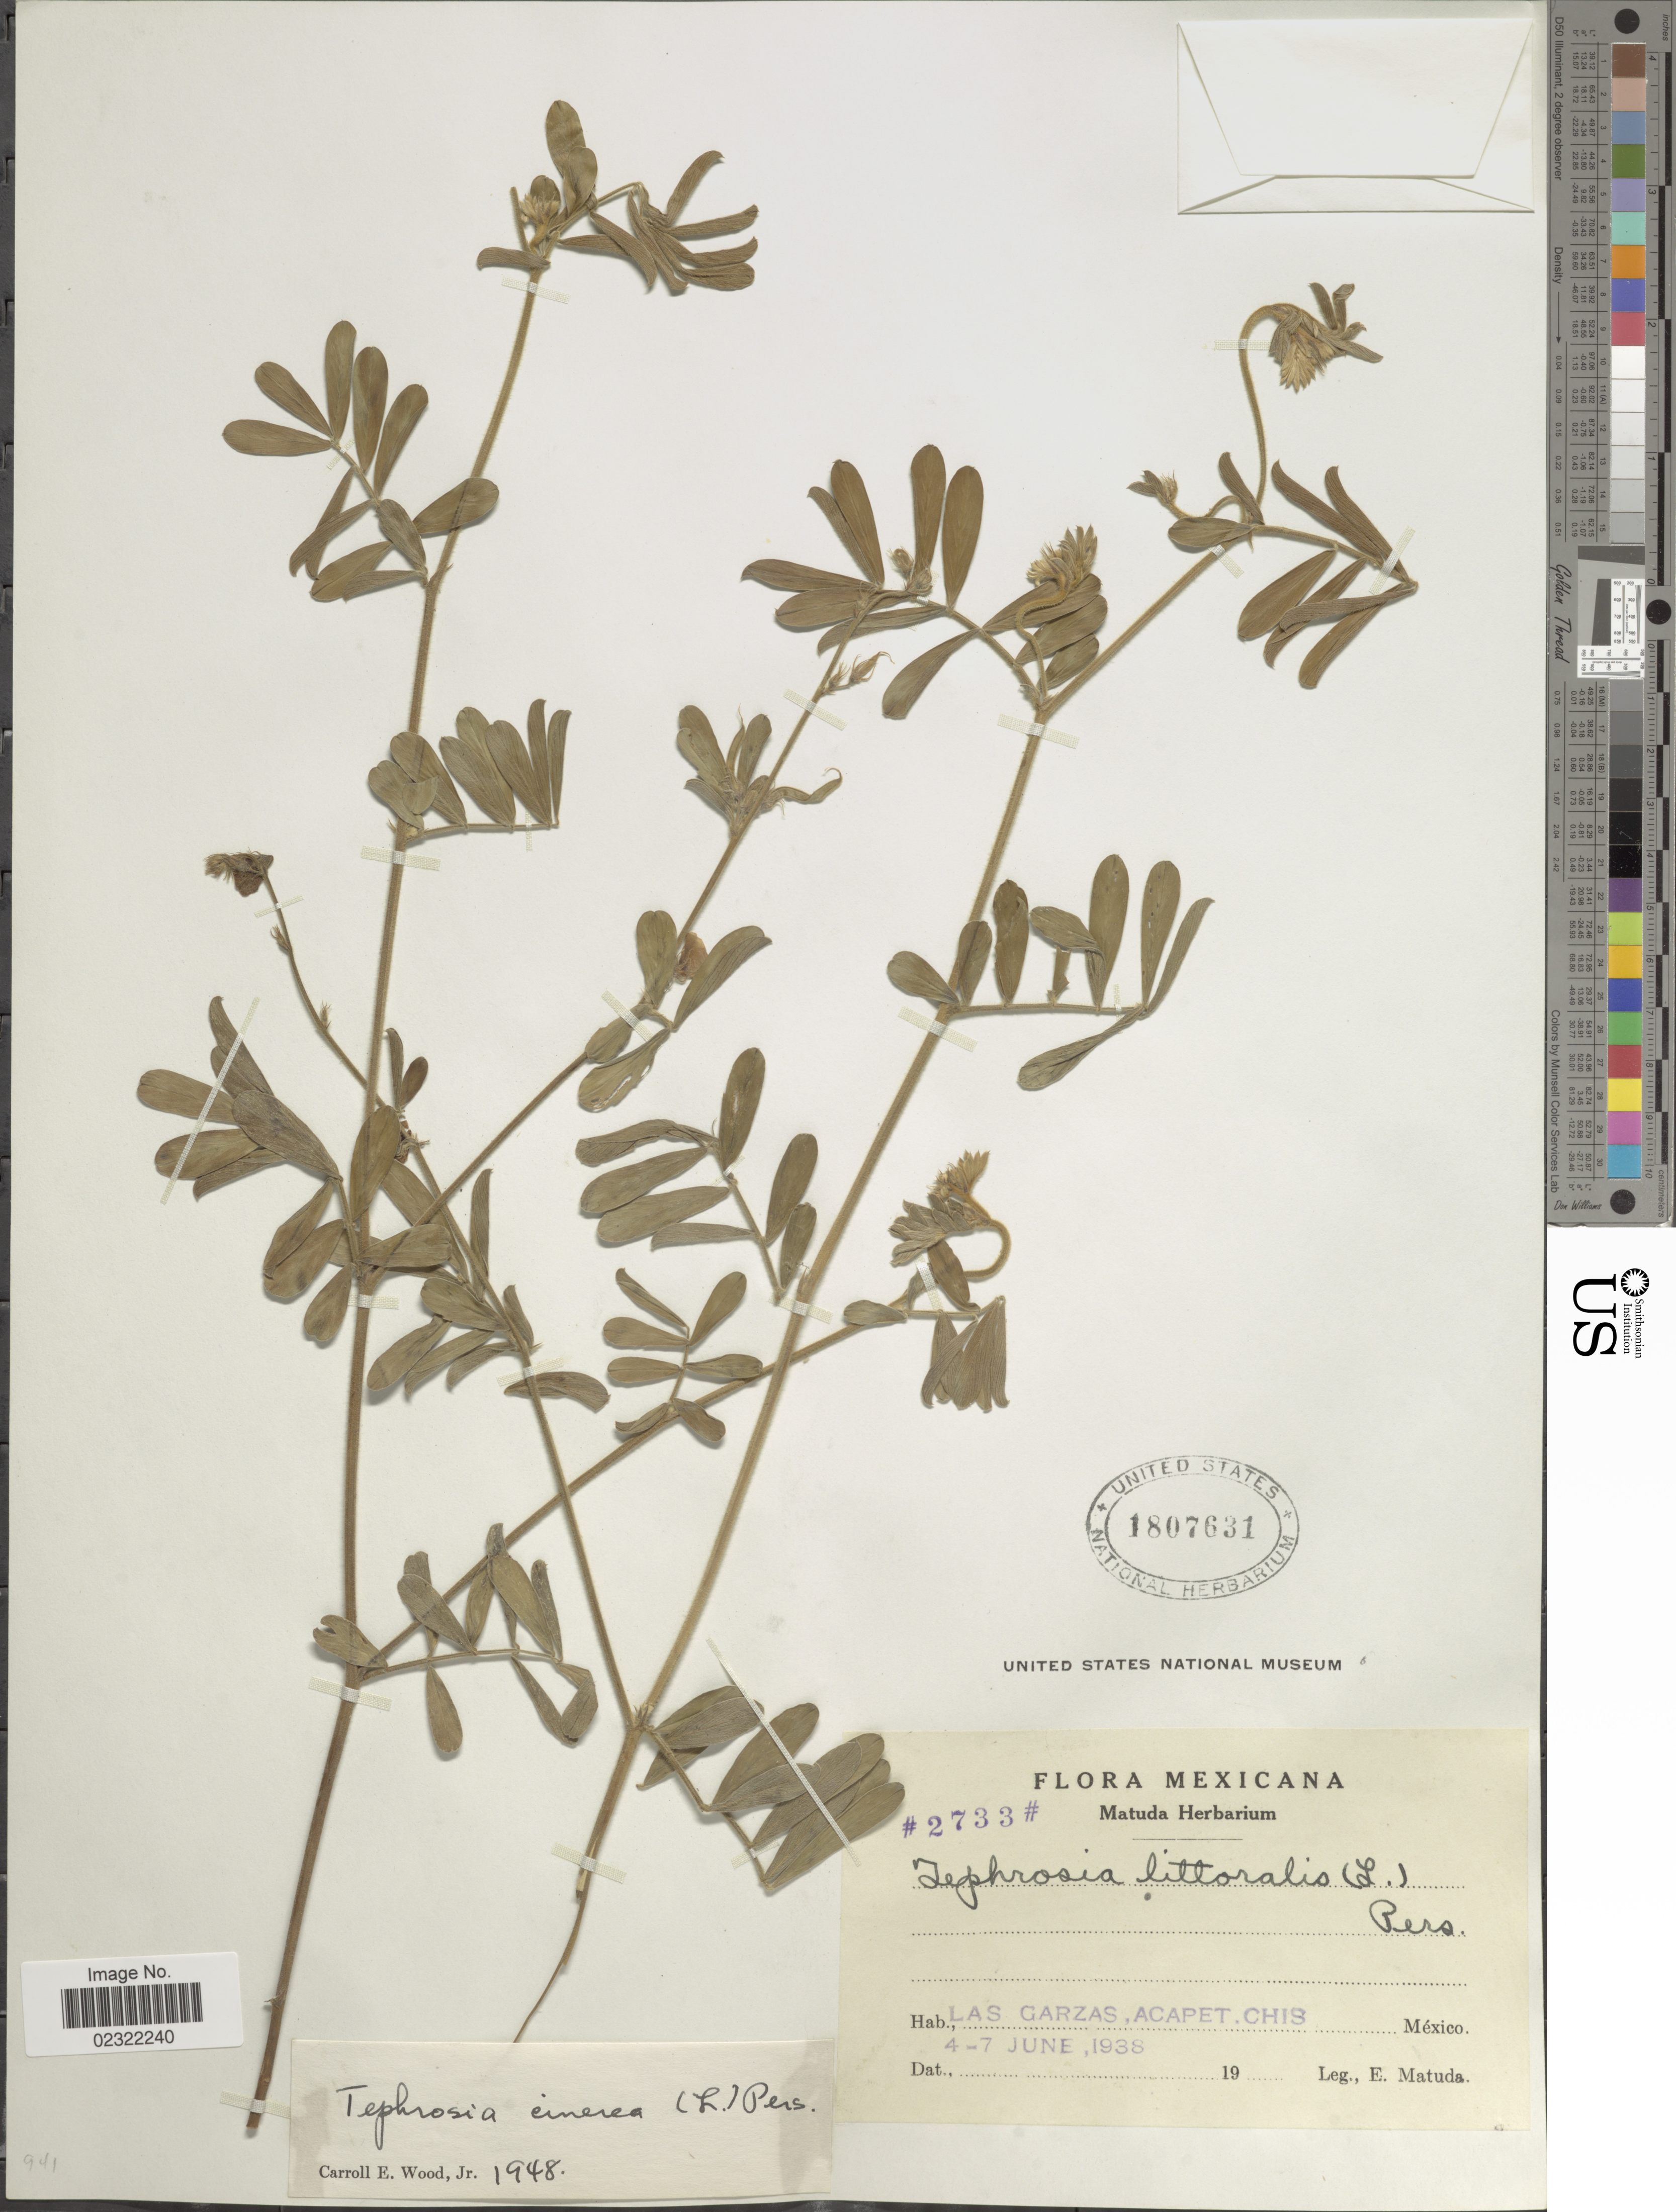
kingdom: Plantae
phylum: Tracheophyta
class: Magnoliopsida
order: Fabales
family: Fabaceae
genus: Tephrosia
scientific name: Tephrosia cinerea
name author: (L.) Pers.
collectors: E. Matuda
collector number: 2733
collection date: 1938-06-04/1938-06-07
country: Mexico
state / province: Chiapas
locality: Las Garzas, Acapet, Chis. Mexico.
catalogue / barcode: US 1807631